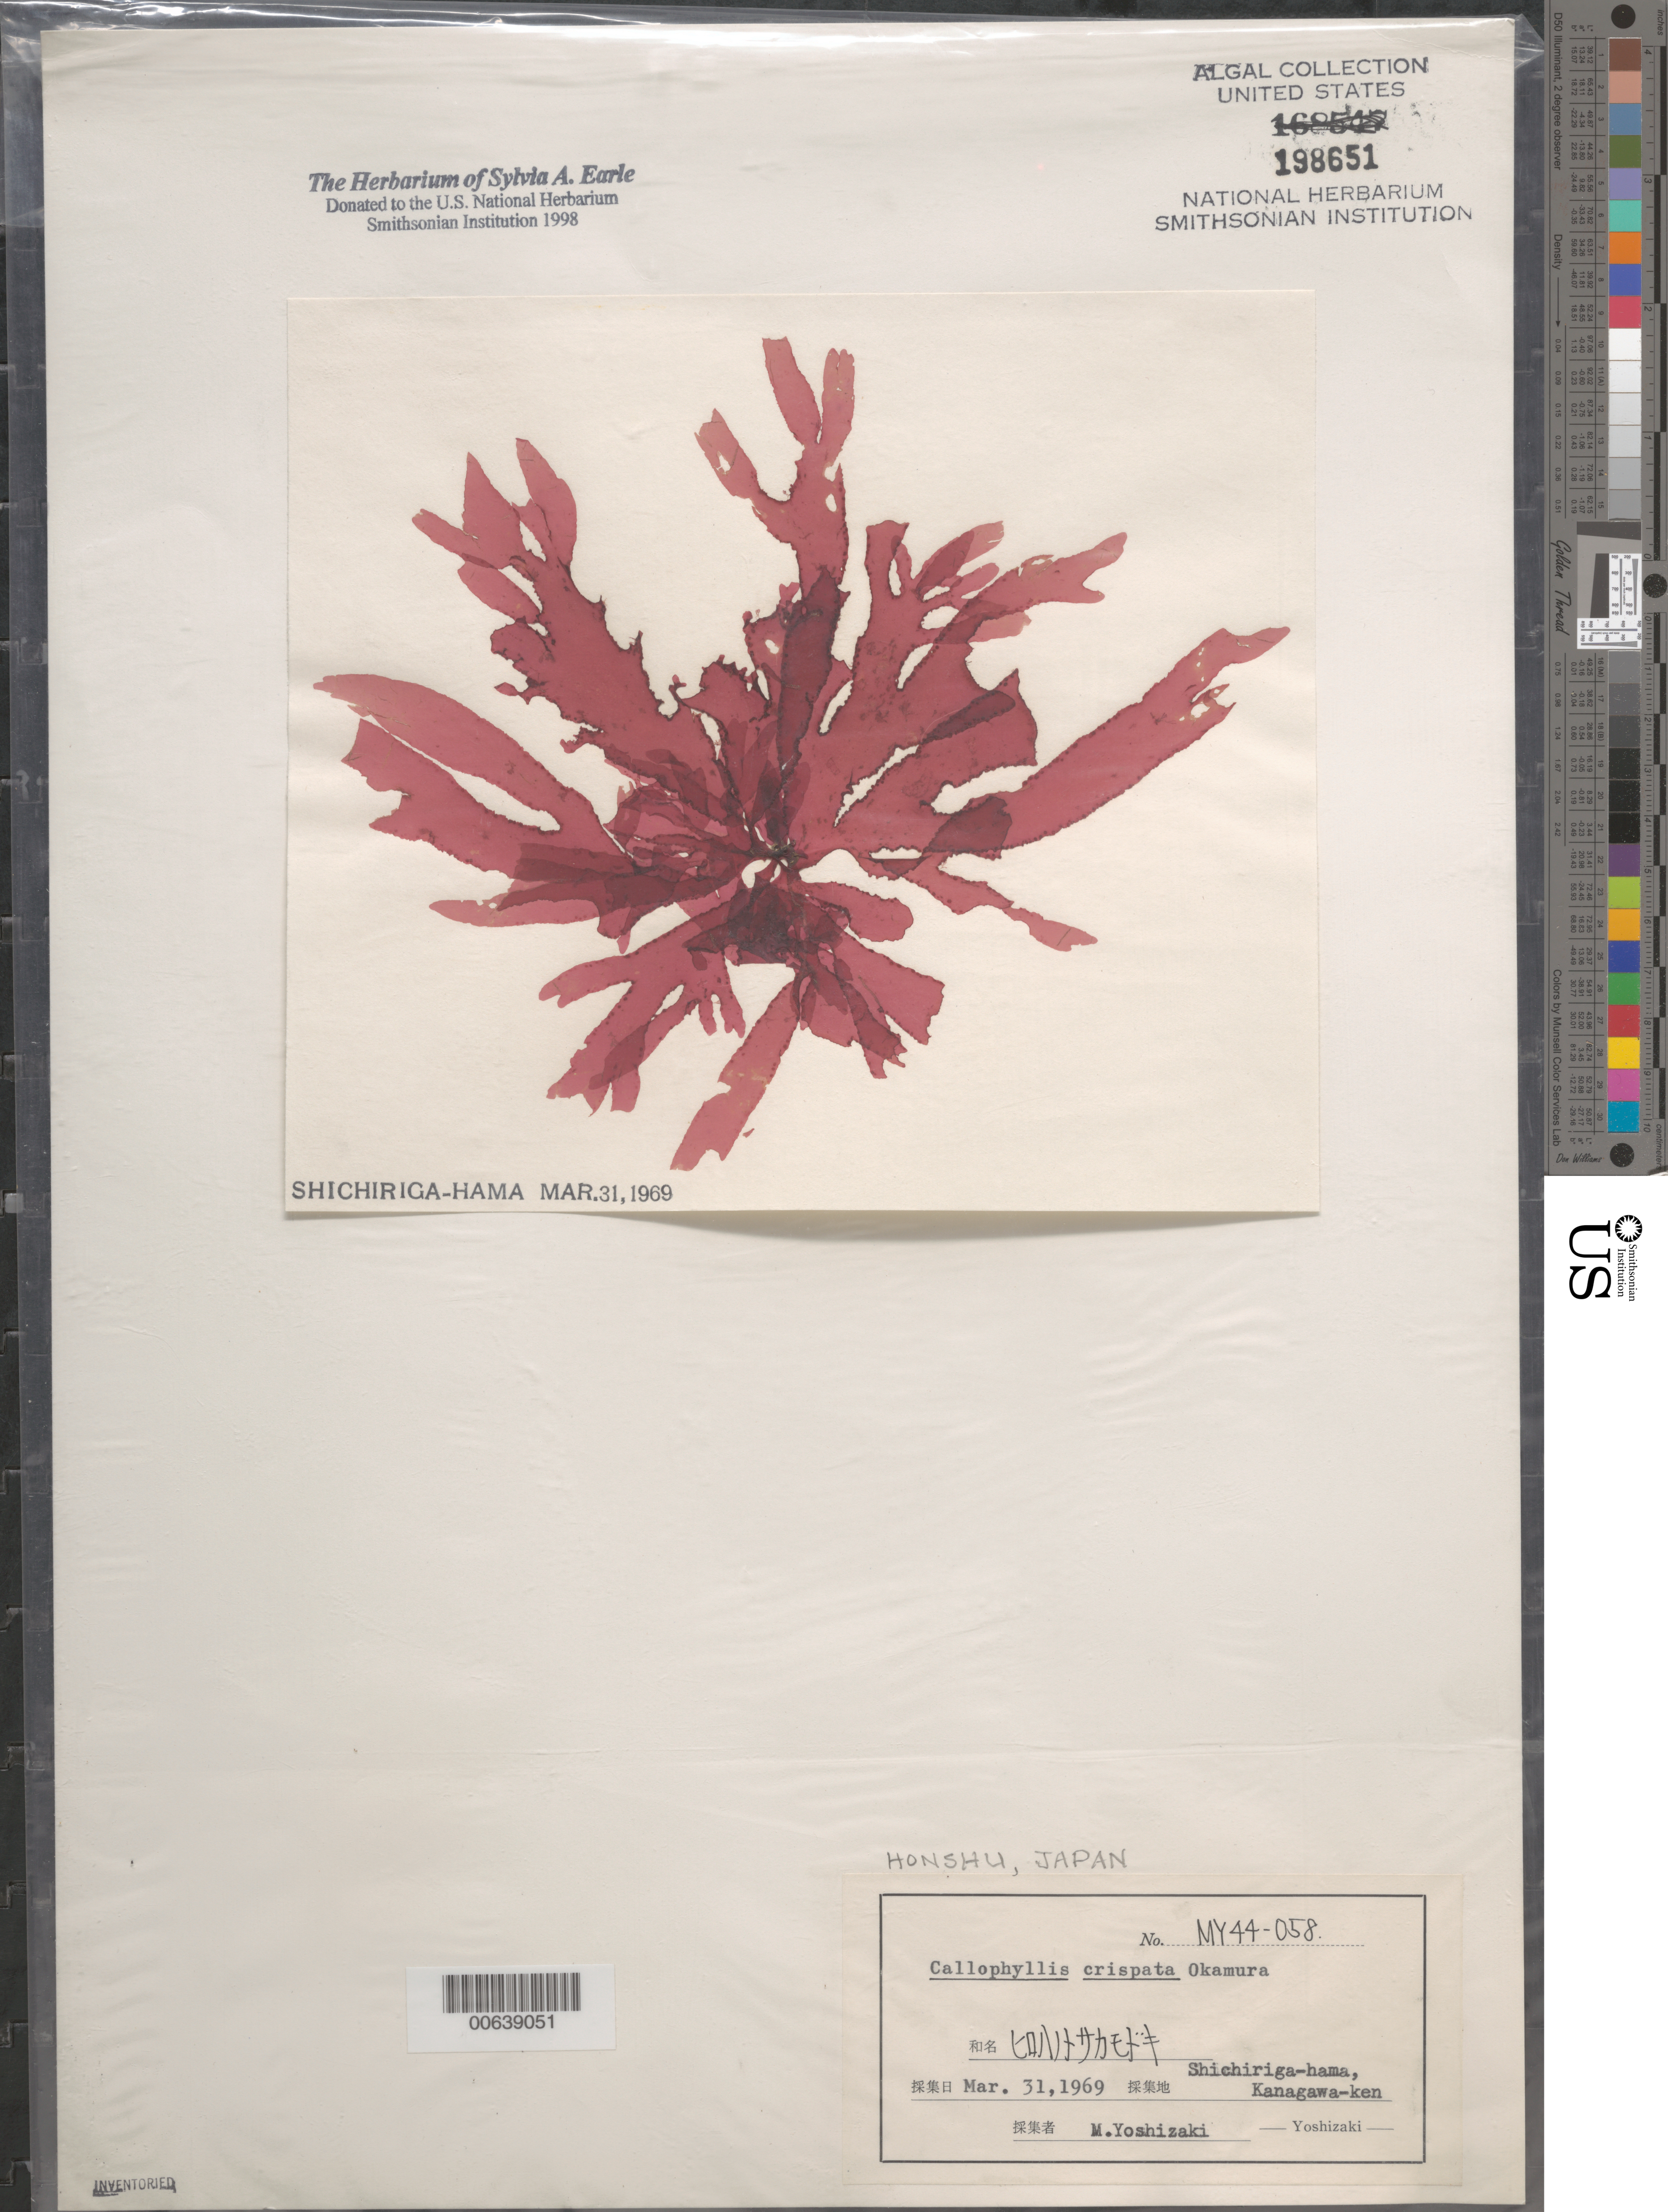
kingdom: Plantae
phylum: Rhodophyta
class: Florideophyceae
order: Gigartinales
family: Kallymeniaceae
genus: Callophyllis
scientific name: Callophyllis crispata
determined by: Yoshizaki, M.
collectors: M. Yoshizaki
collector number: My 44-058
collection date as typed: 31 Mar 1969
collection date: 1969-03-31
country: Japan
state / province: Kanagawa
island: Honshu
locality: Shichiriga-hama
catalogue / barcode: US 198651